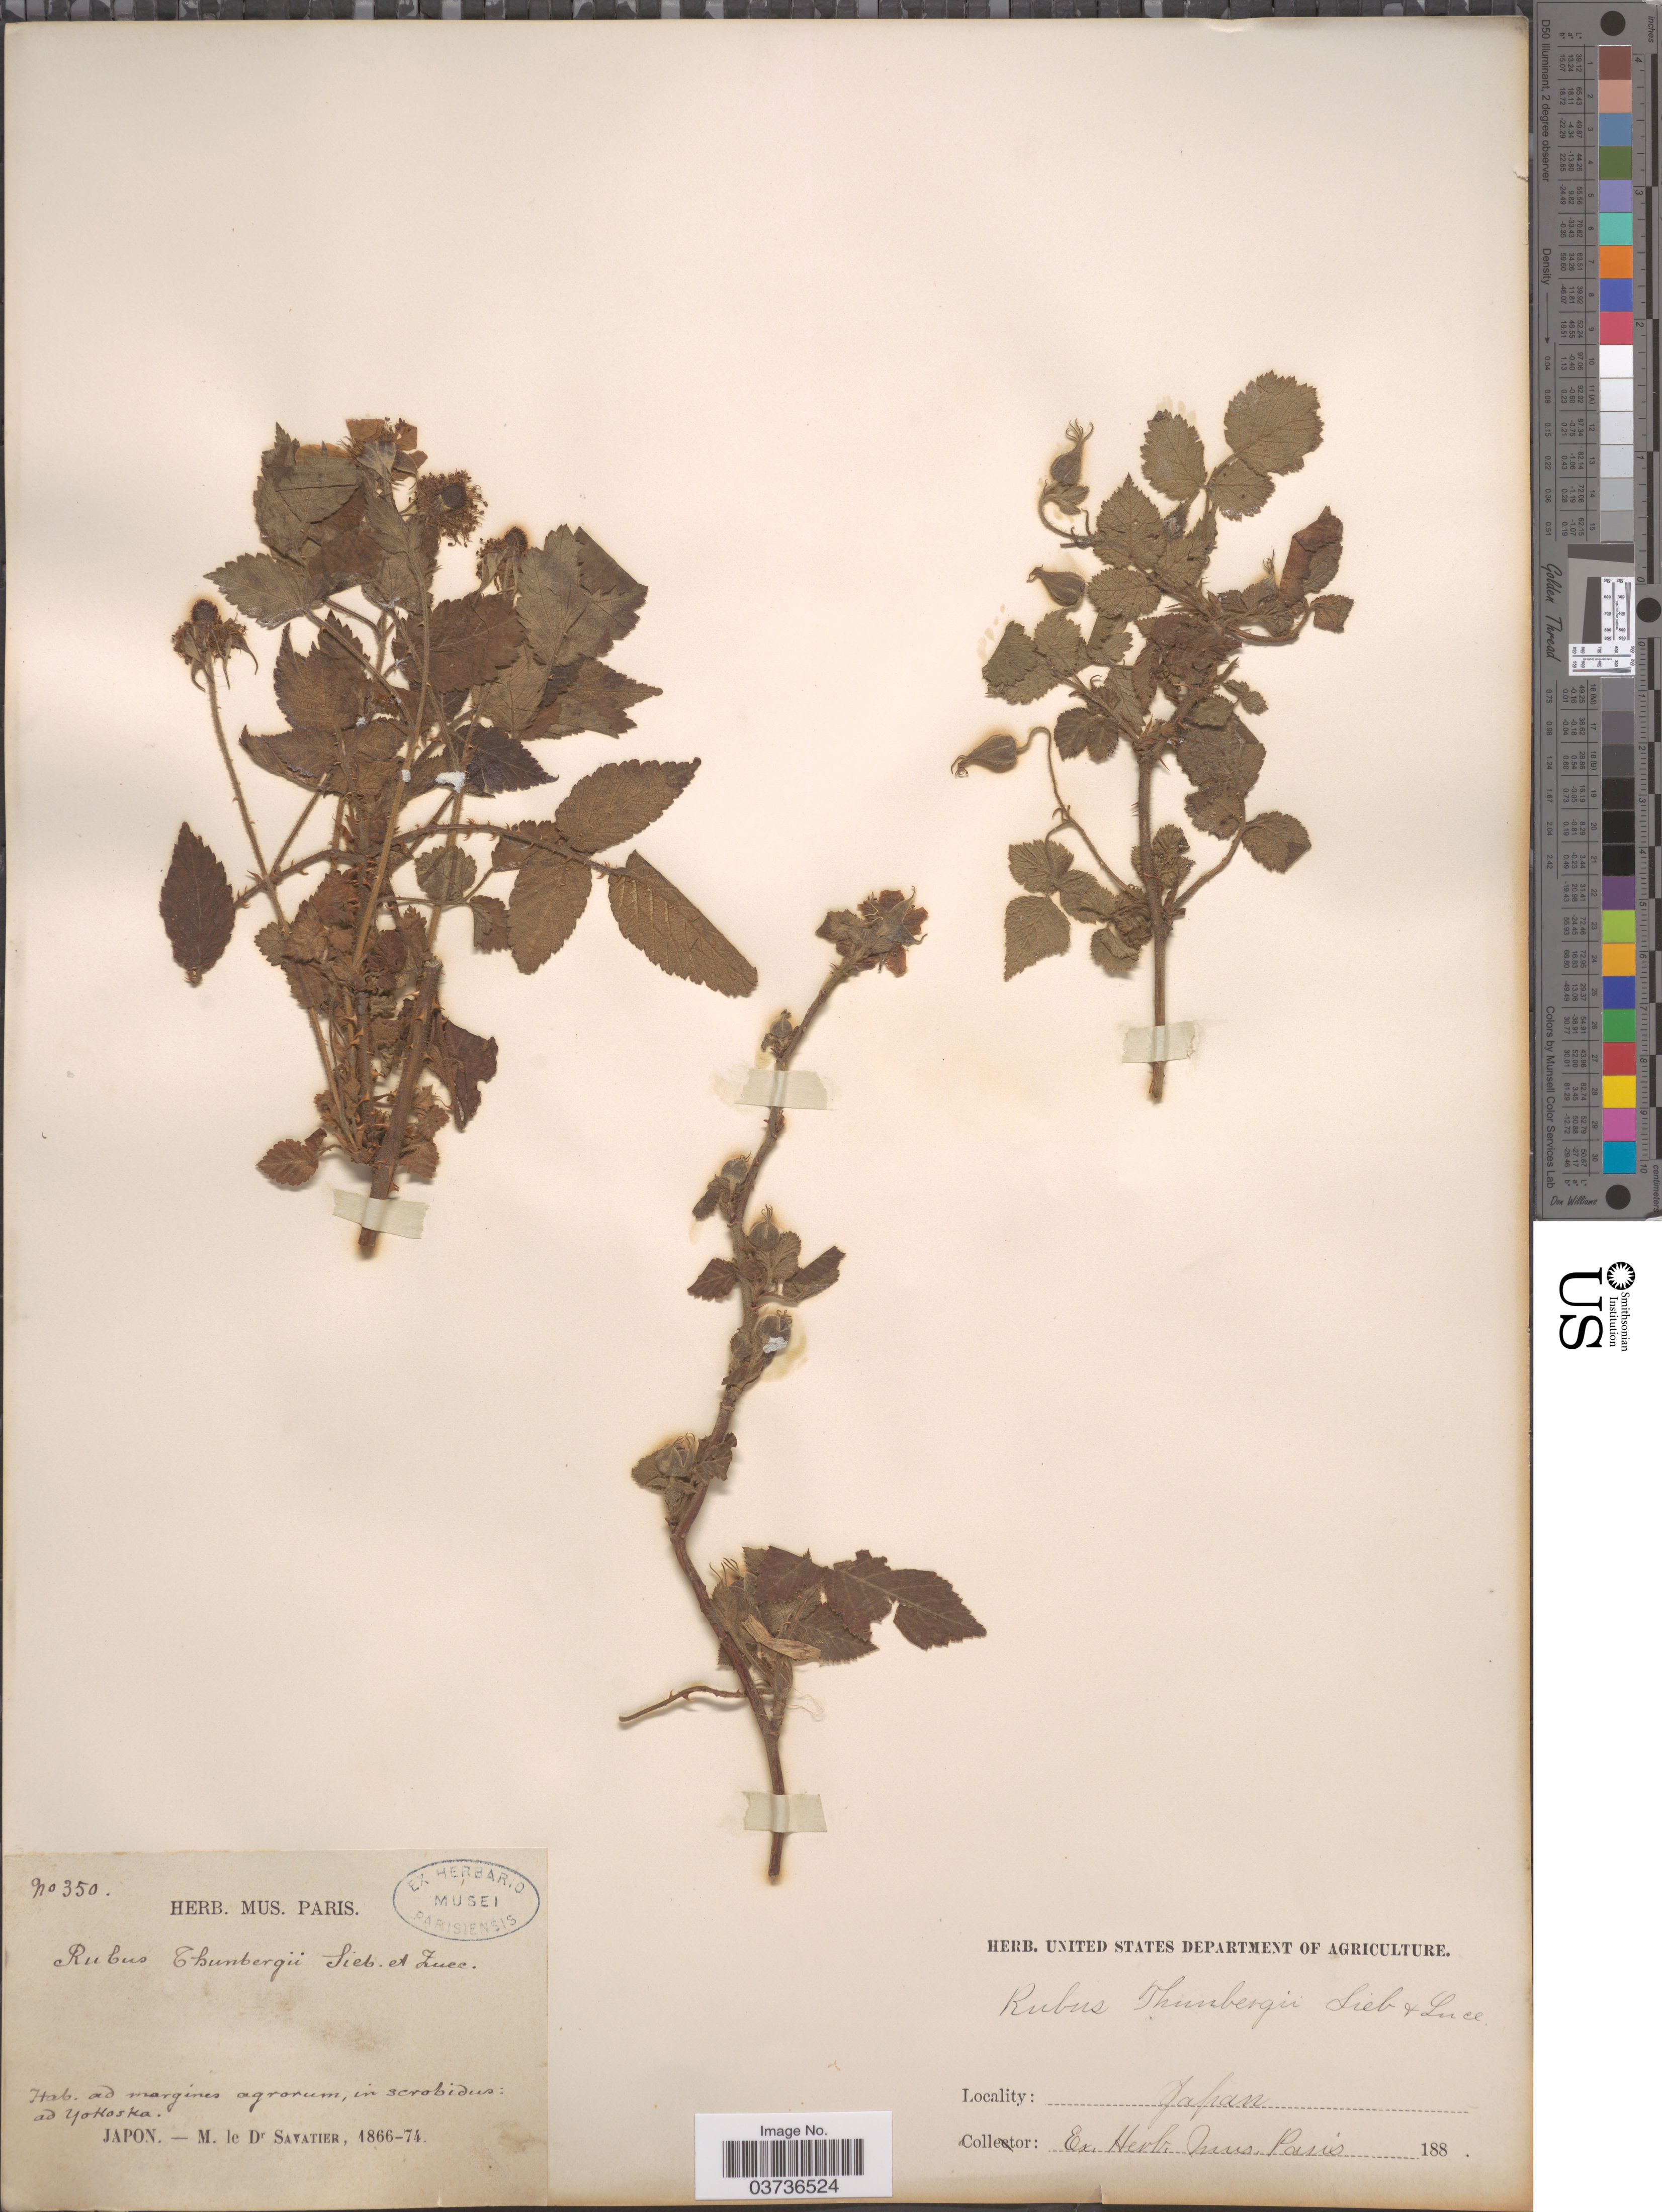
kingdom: Plantae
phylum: Tracheophyta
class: Magnoliopsida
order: Rosales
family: Rosaceae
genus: Rubus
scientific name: Rubus thunbergii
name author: Siebold & Zucc.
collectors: M. Savatier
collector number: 350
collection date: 1866/1874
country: Japan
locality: Ad Yokoska.